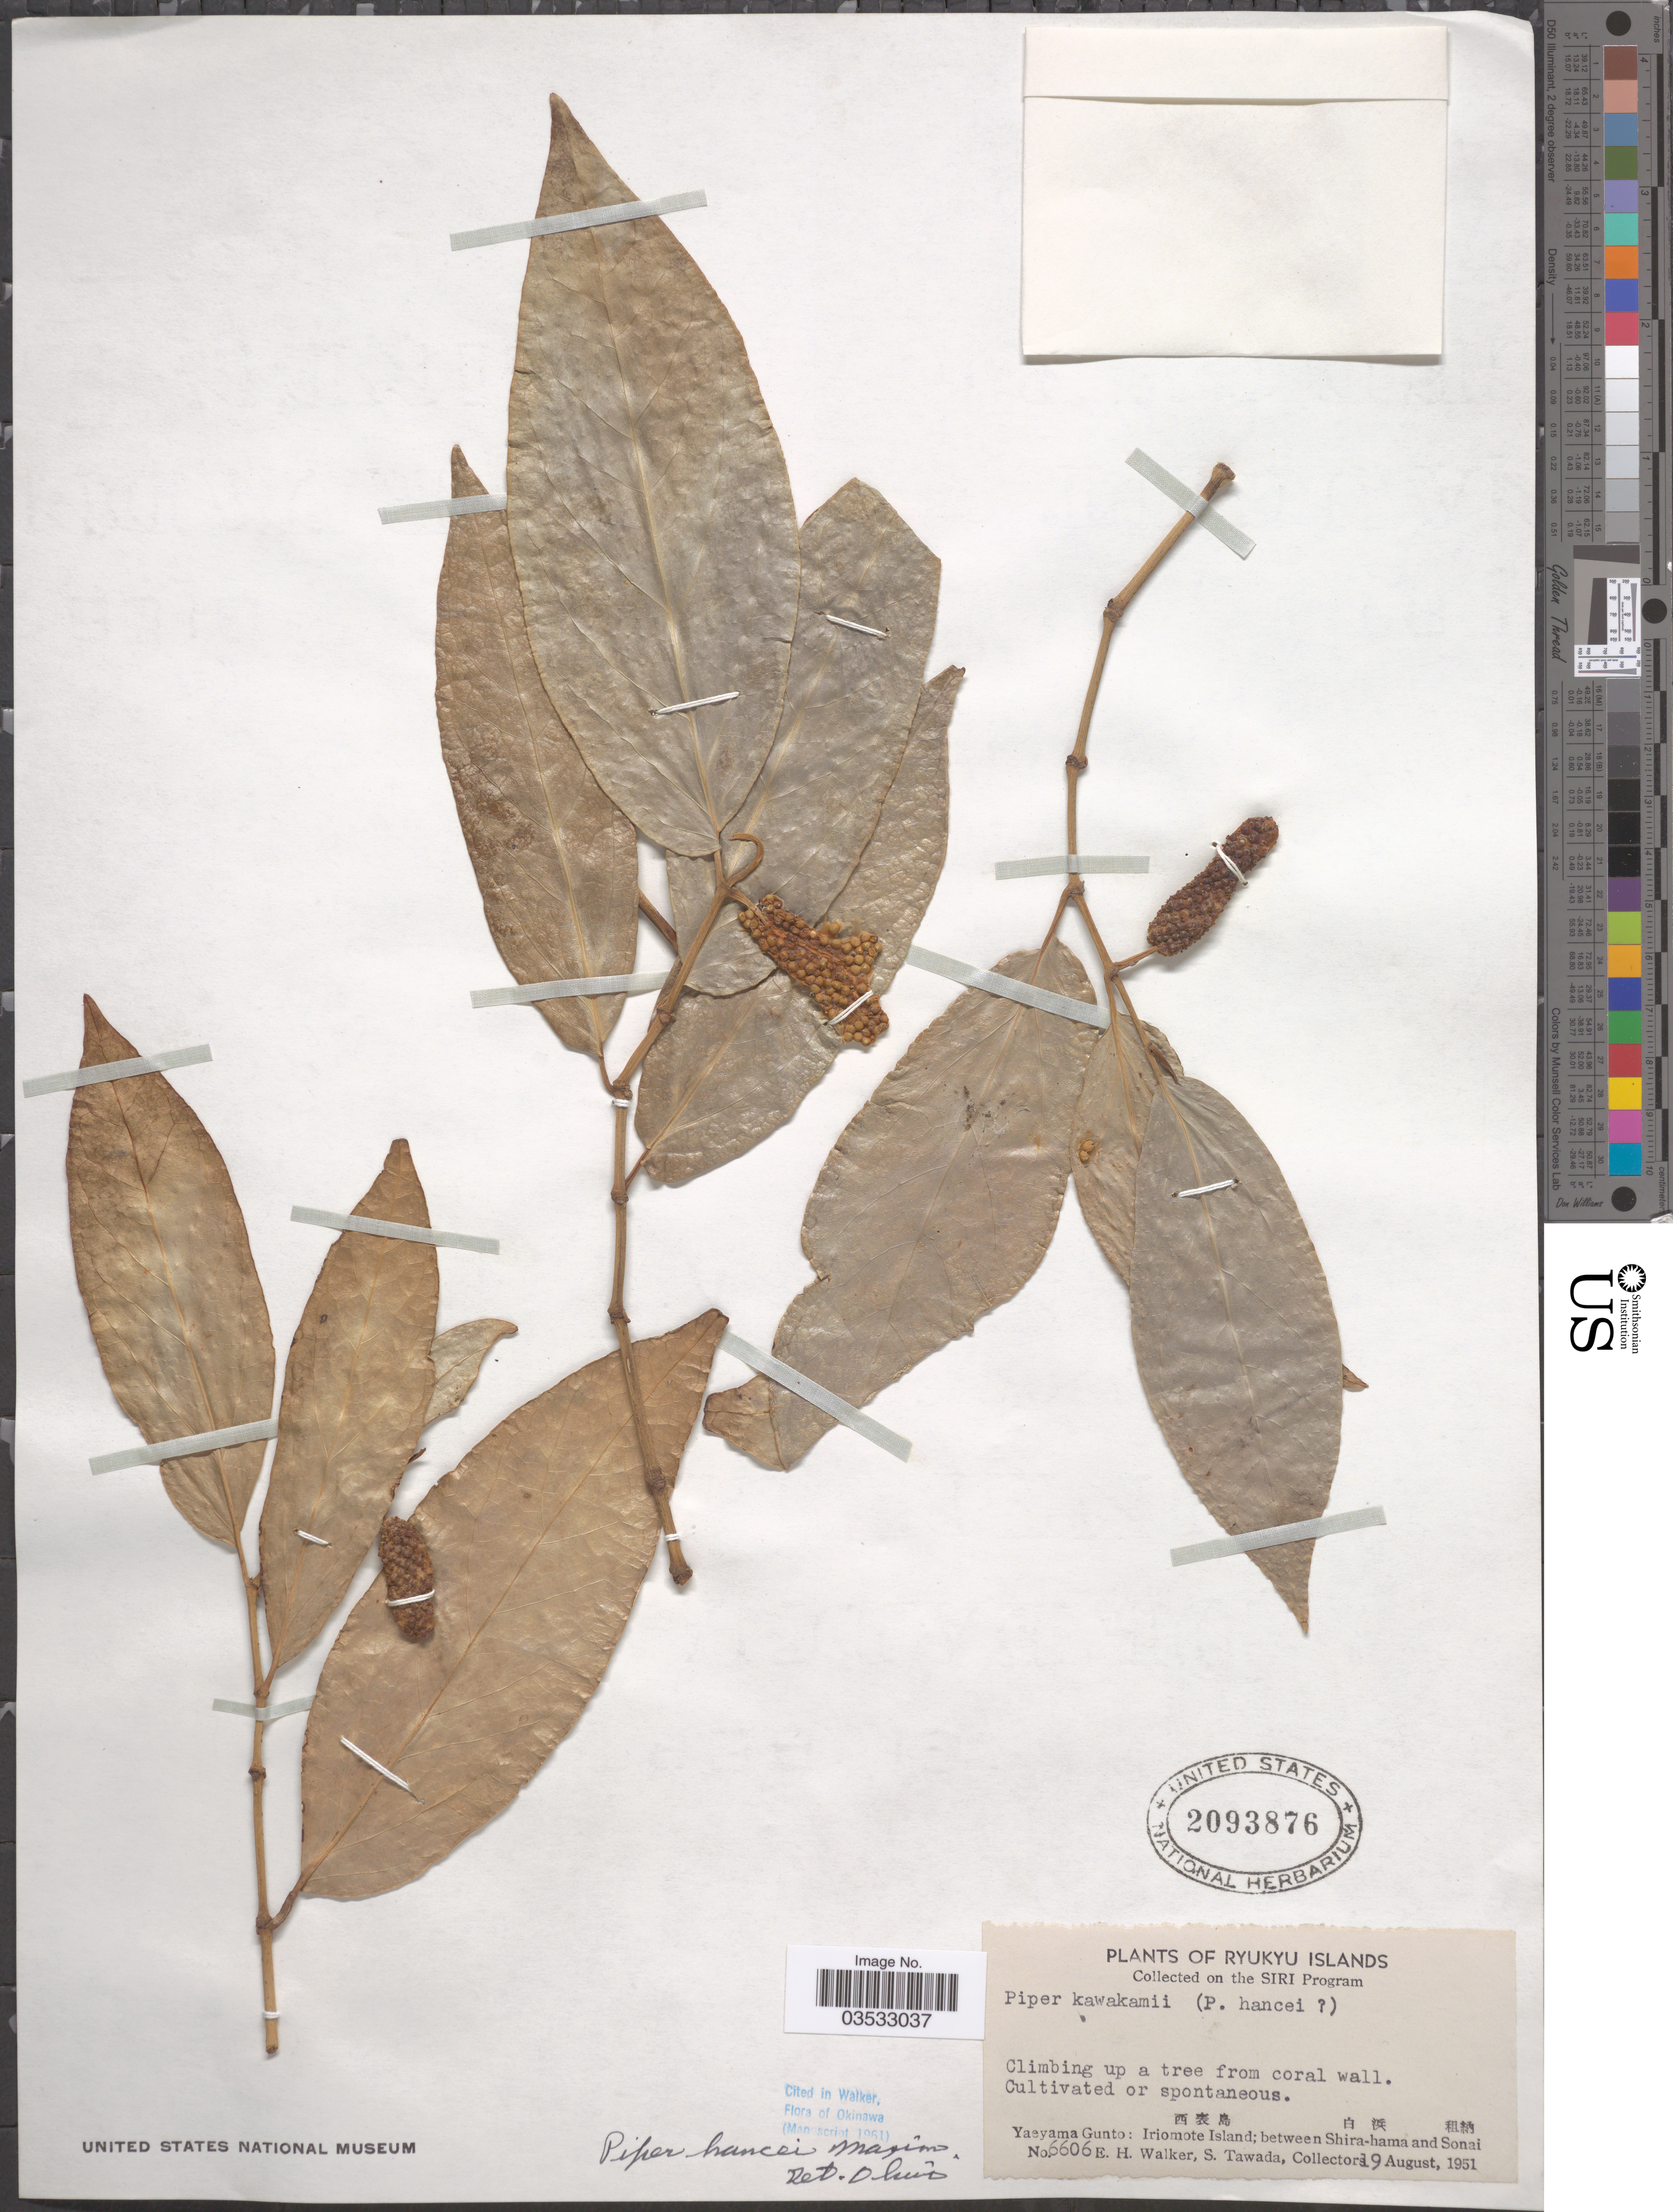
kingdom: Plantae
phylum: Tracheophyta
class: Magnoliopsida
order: Piperales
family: Piperaceae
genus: Piper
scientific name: Piper hancei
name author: Maxim.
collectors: E. H. Walker & S. Tawada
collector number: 6606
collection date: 1951-08-19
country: Japan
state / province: Okinawa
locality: Ryukyu Islands. Yaeyama Gunto: Iriomote Island; between Shira-hama and Sonai.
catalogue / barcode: US 2093876